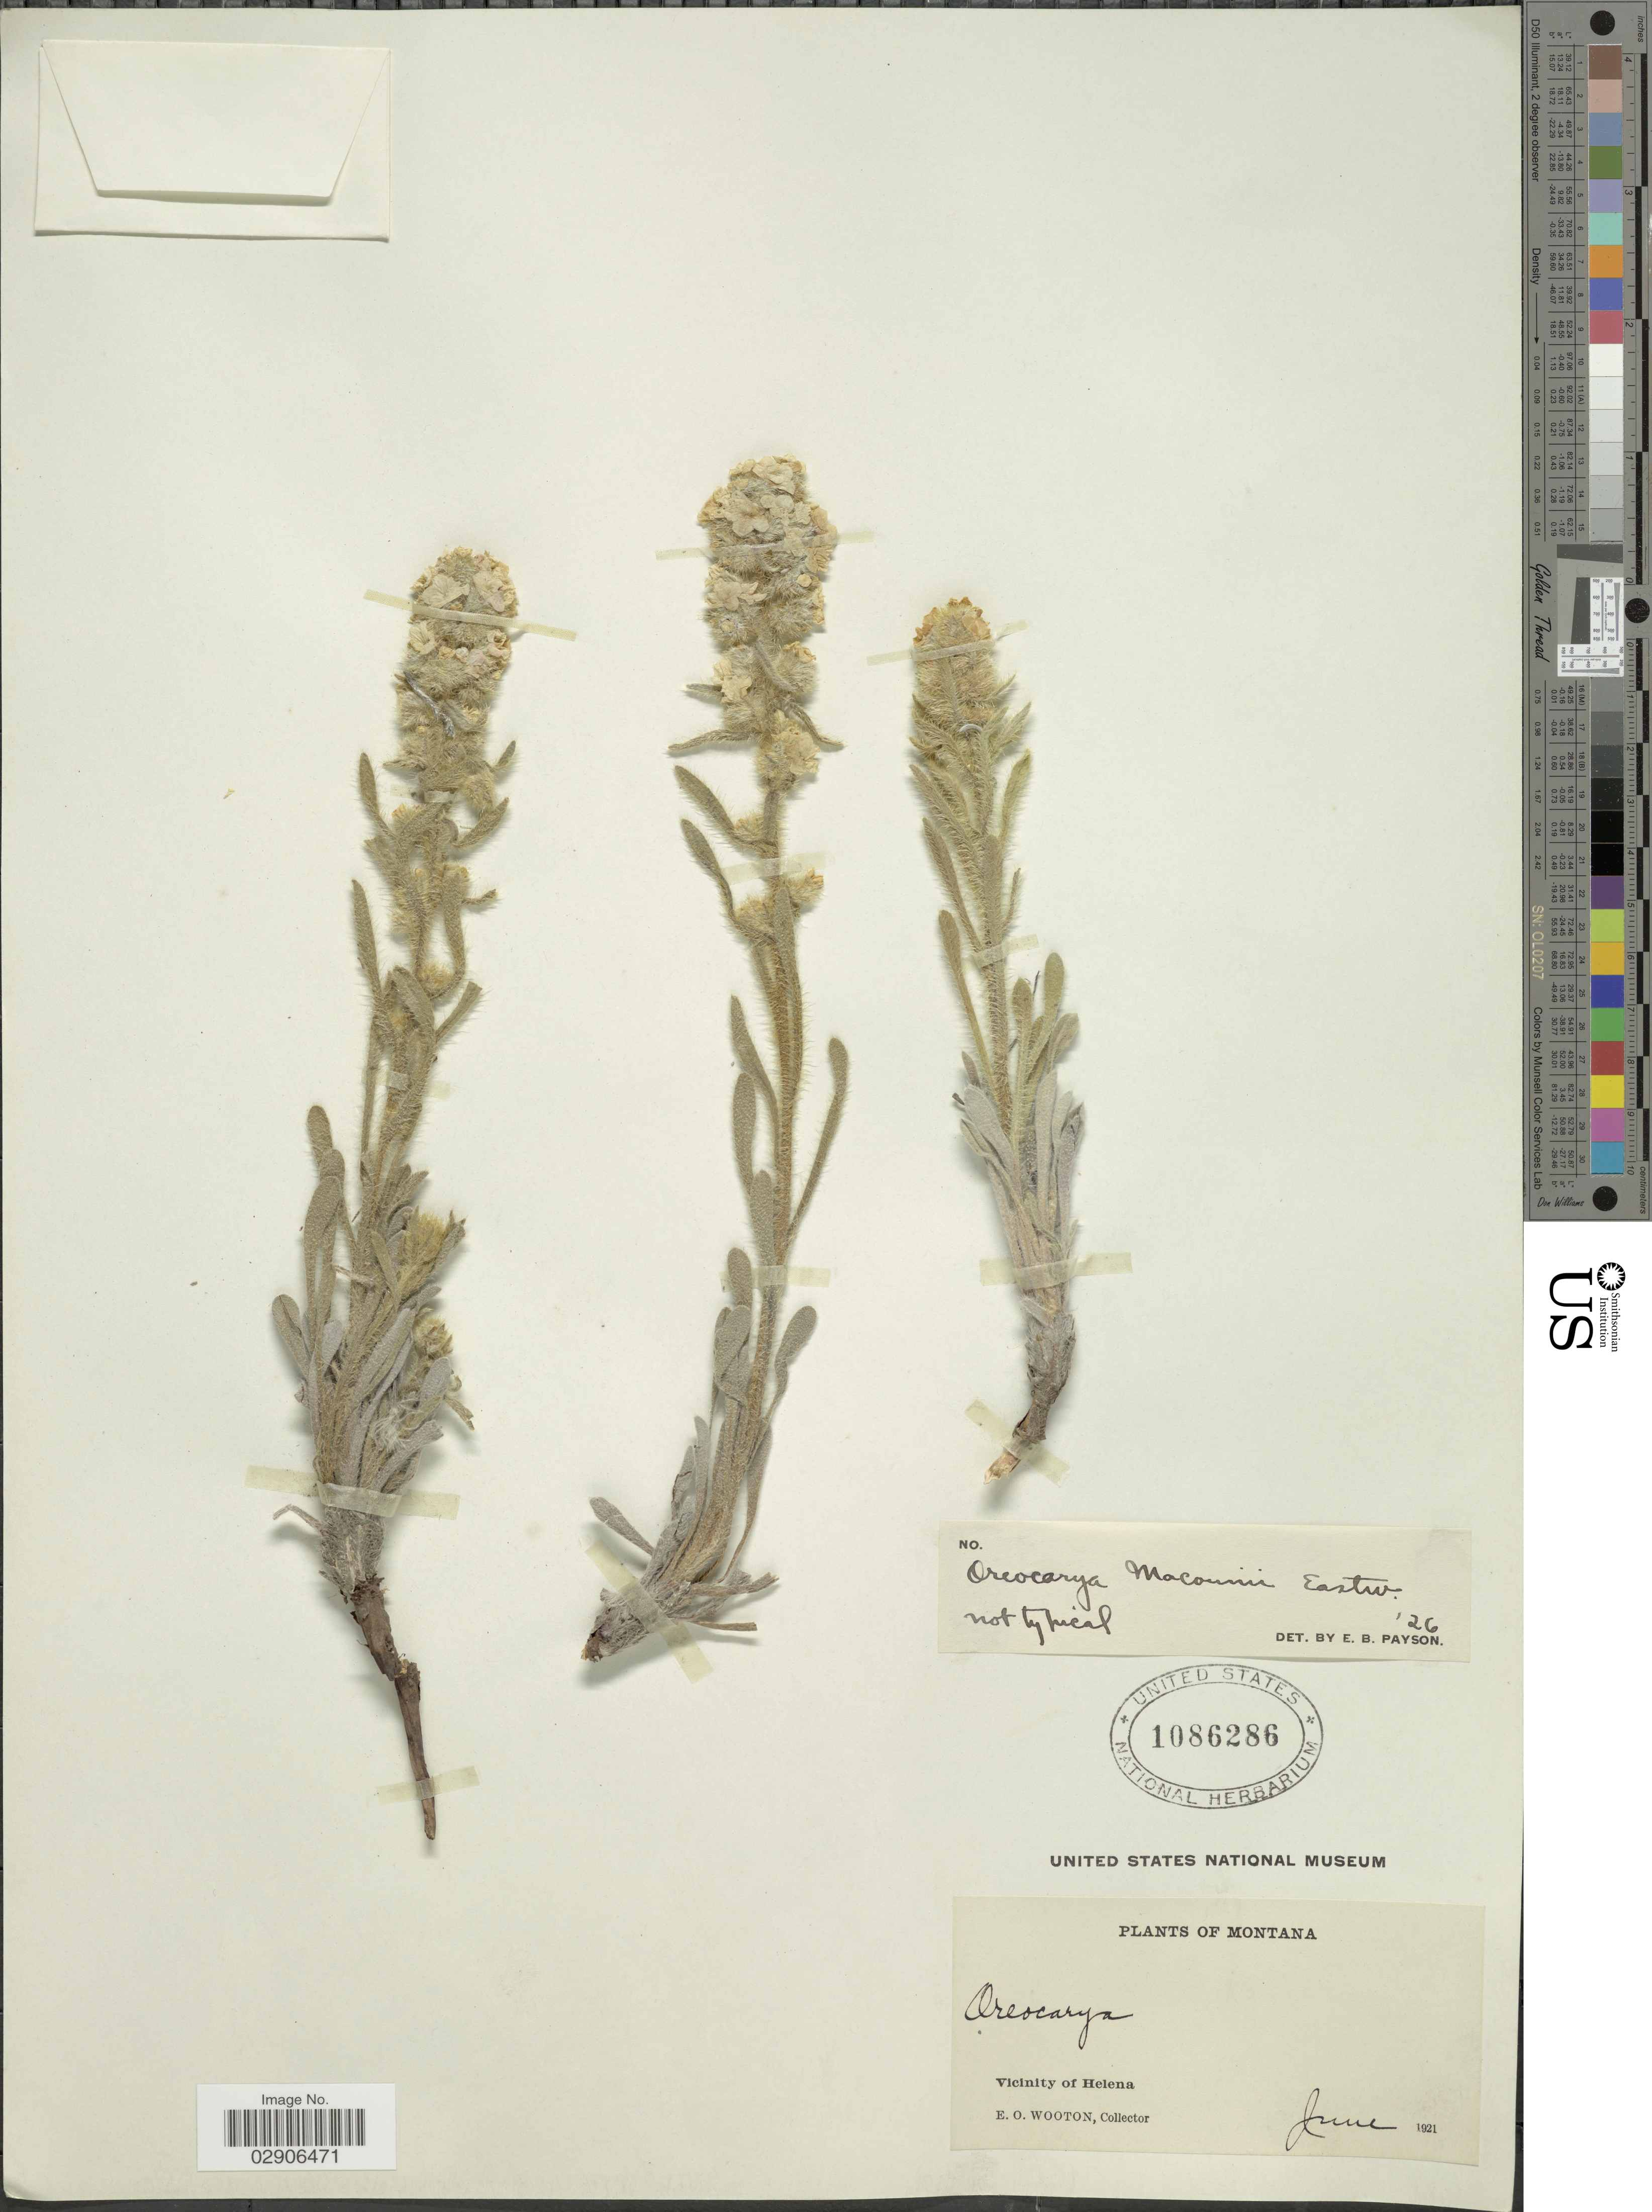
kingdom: Plantae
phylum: Tracheophyta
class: Magnoliopsida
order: Boraginales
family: Boraginaceae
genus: Oreocarya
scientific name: Oreocarya macounii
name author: Eastw.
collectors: E. O. Wooton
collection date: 1921-06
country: United States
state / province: Montana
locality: Vicinity of Helena.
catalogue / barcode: US 1086286